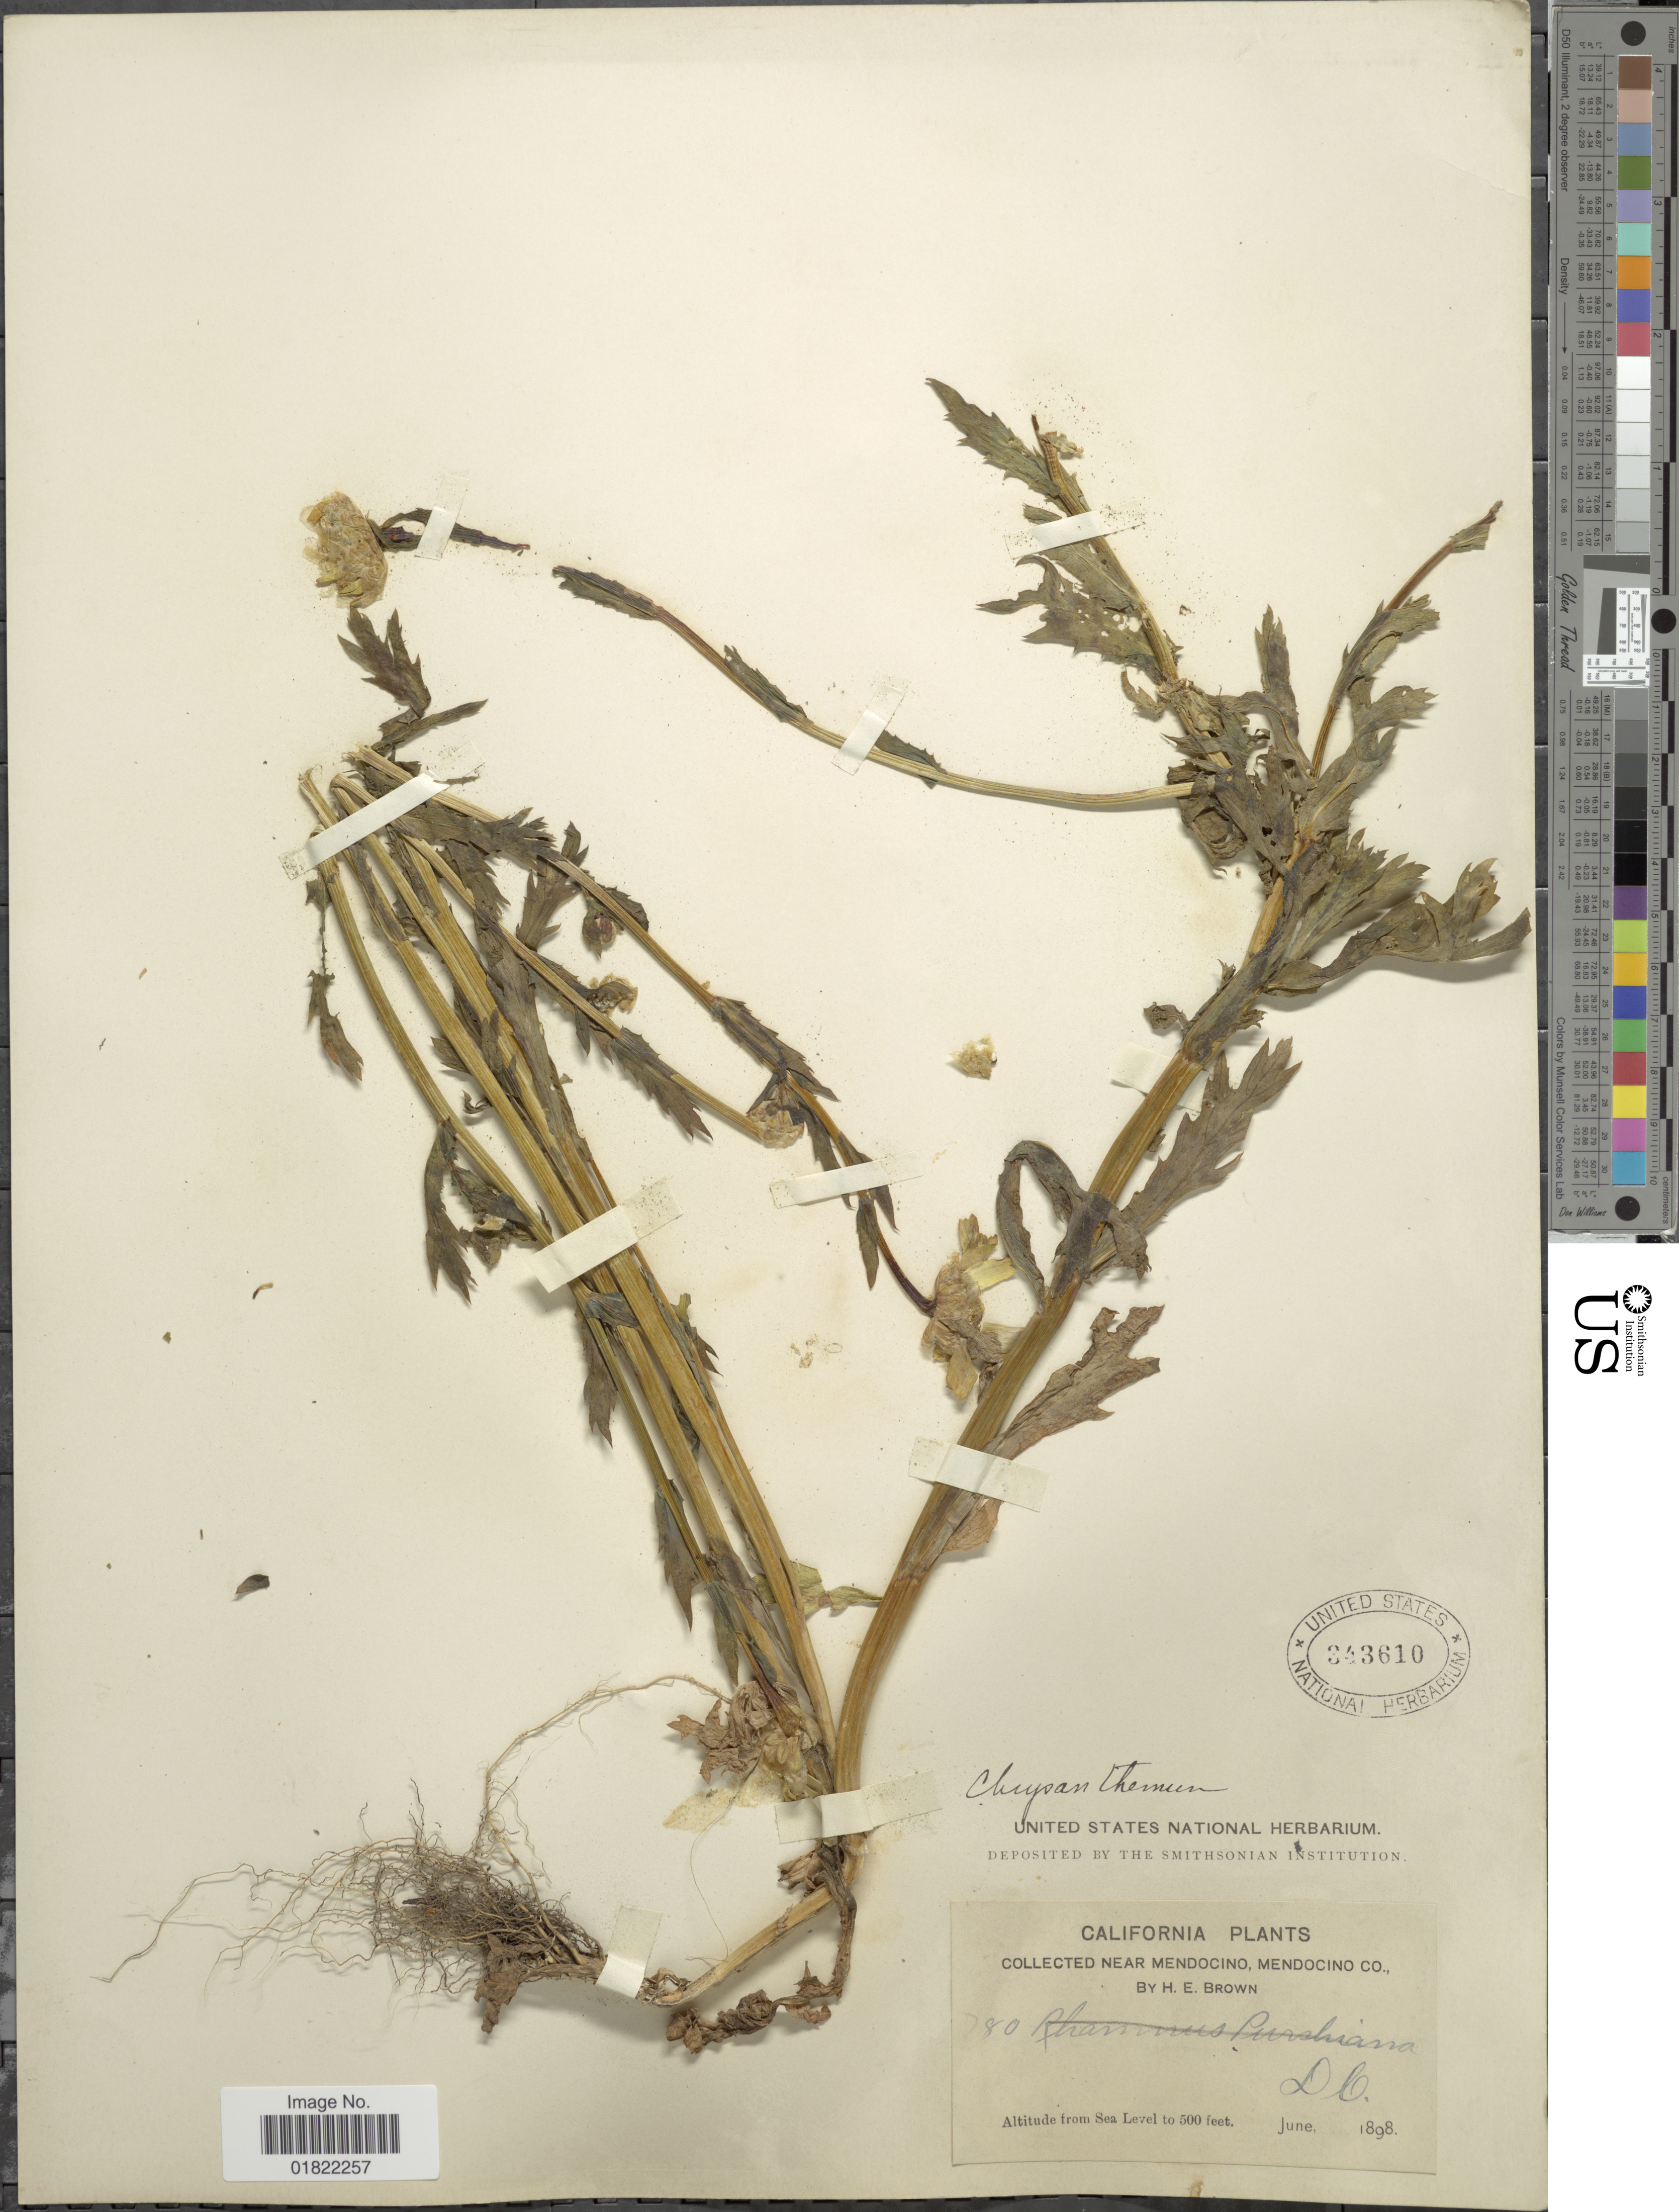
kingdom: Plantae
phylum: Tracheophyta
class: Magnoliopsida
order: Asterales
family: Asteraceae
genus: Chrysanthemum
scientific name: Chrysanthemum segetum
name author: L.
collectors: H. E. Brown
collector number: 780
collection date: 1898-06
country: United States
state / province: California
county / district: Mendocino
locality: Near Mendocino, Mendocino Co.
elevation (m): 152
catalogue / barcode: US 343610